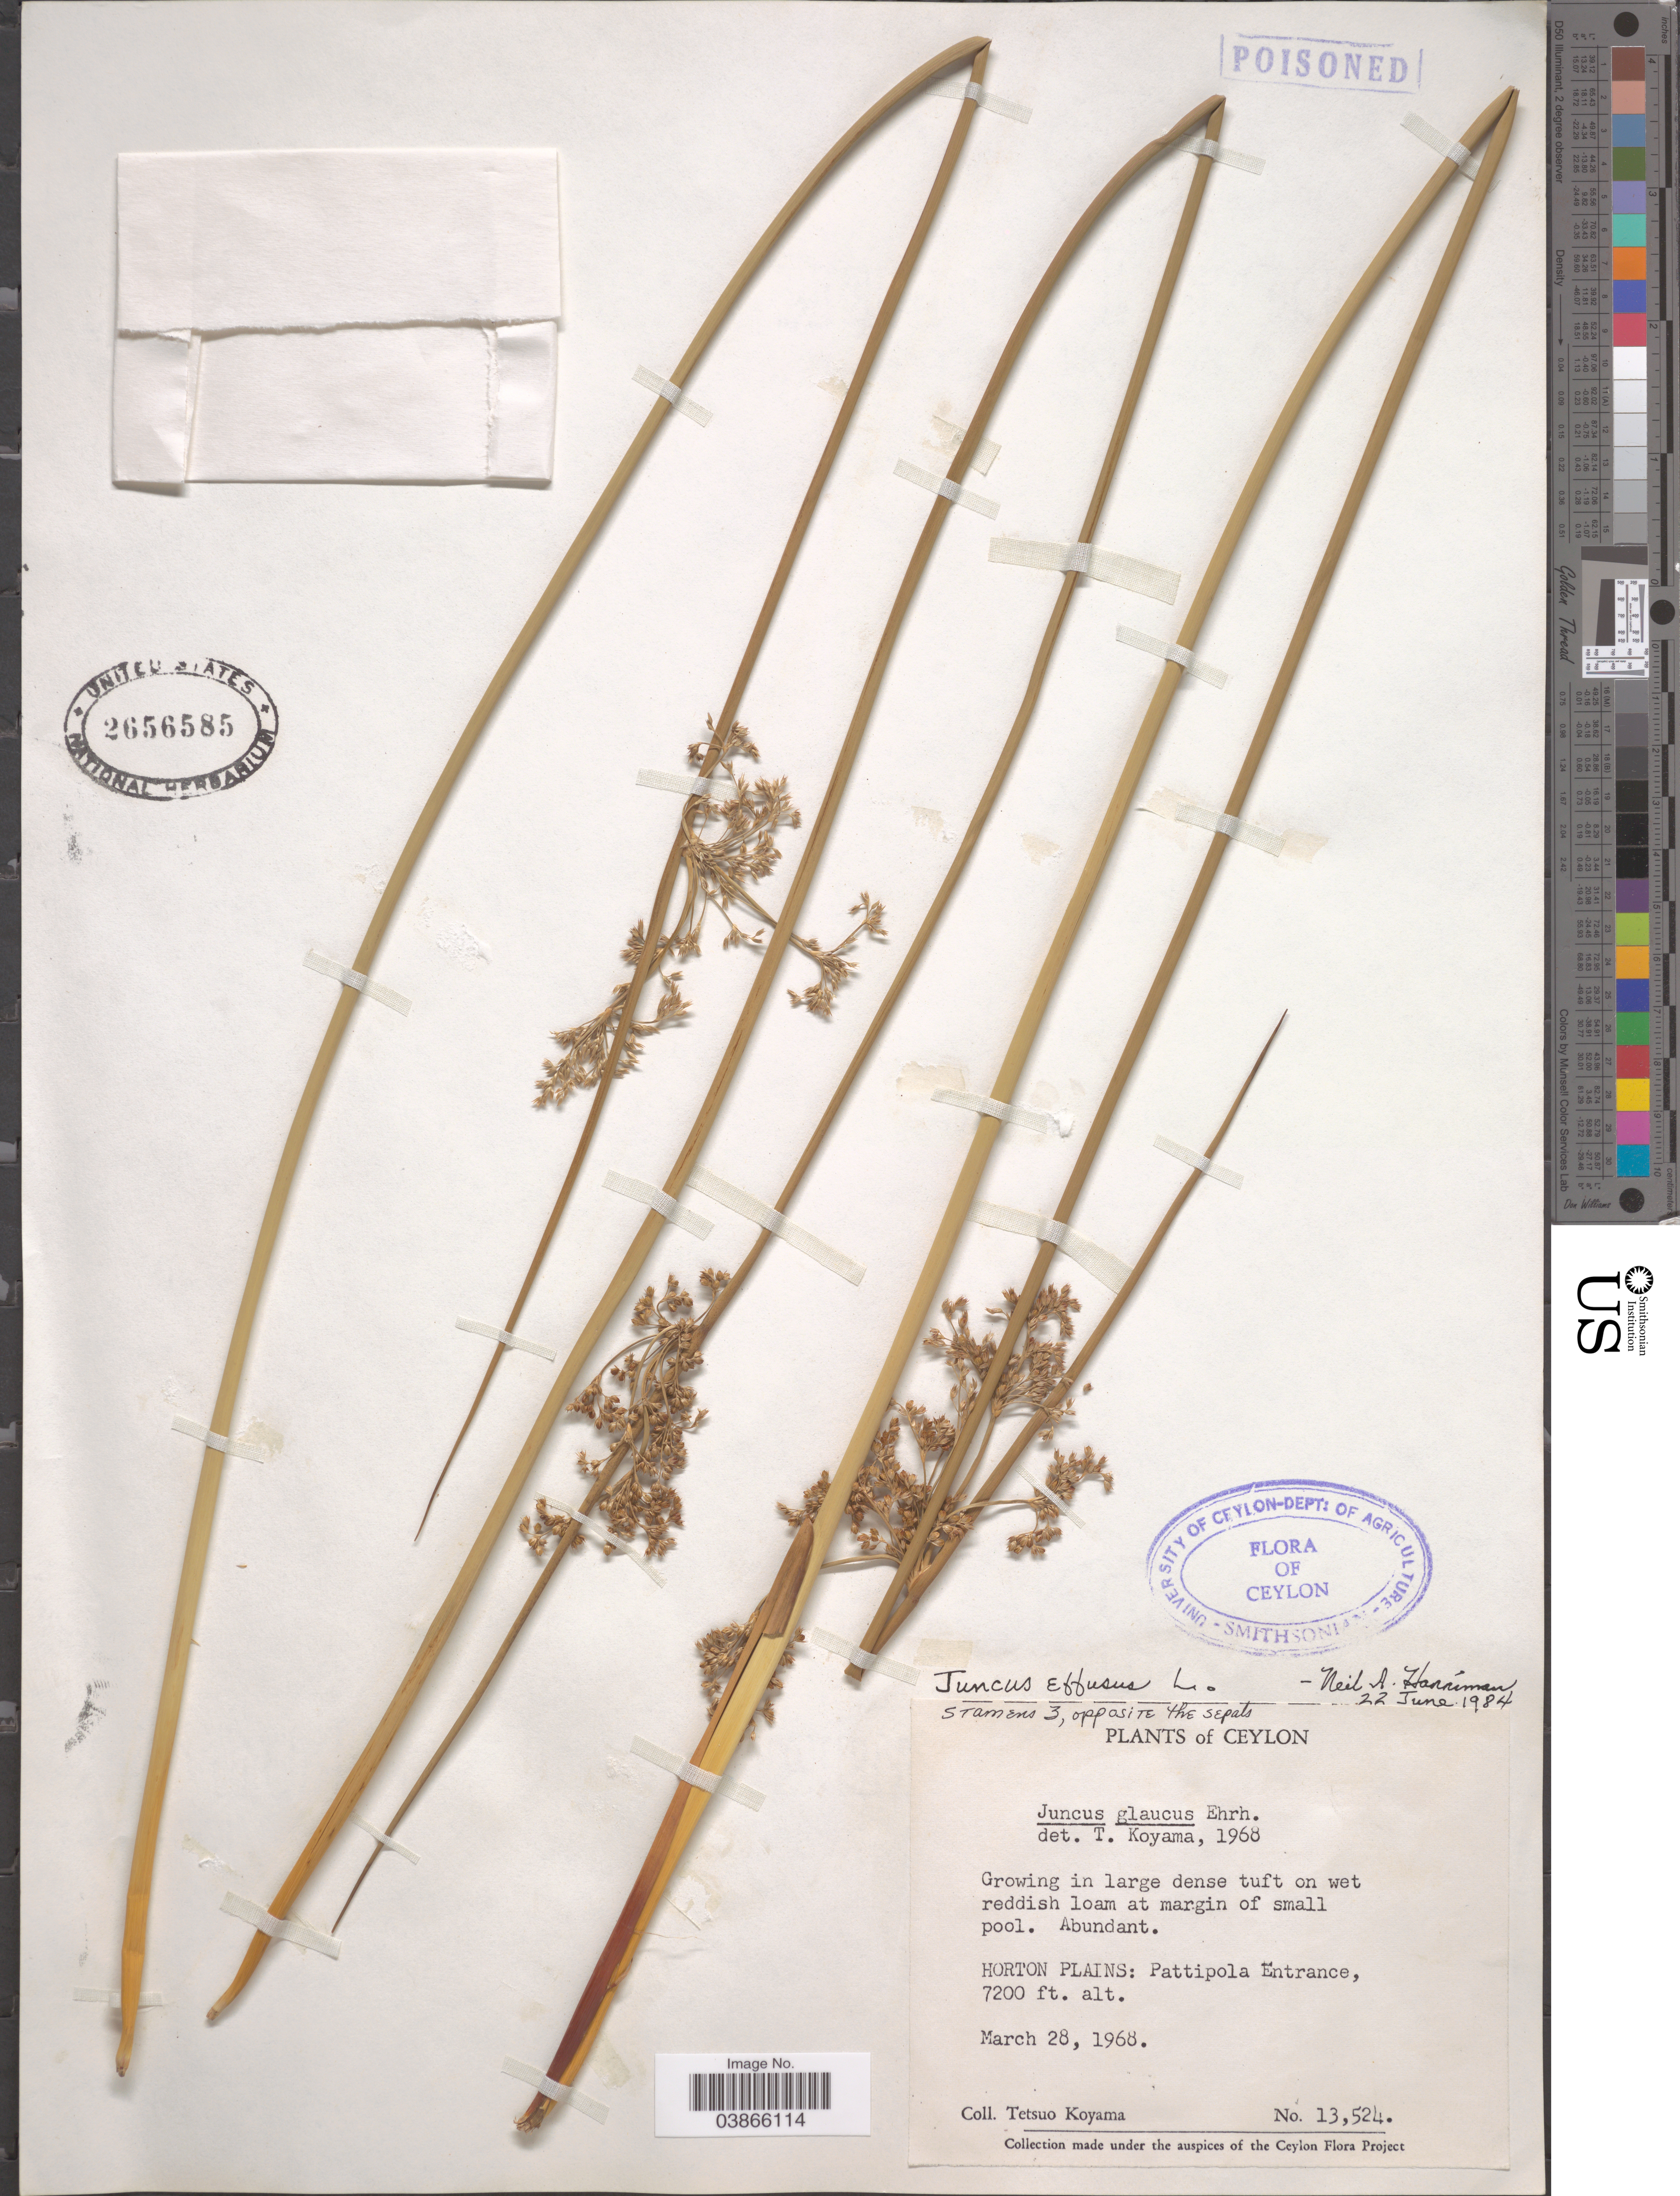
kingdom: Plantae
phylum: Tracheophyta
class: Liliopsida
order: Poales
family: Juncaceae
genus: Juncus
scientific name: Juncus effusus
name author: L.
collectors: T. Koyama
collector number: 13524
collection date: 1968-03-28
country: Sri Lanka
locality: Ceylon. Horton Plains: Pattipola Entrance.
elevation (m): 2195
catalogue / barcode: US 2656585